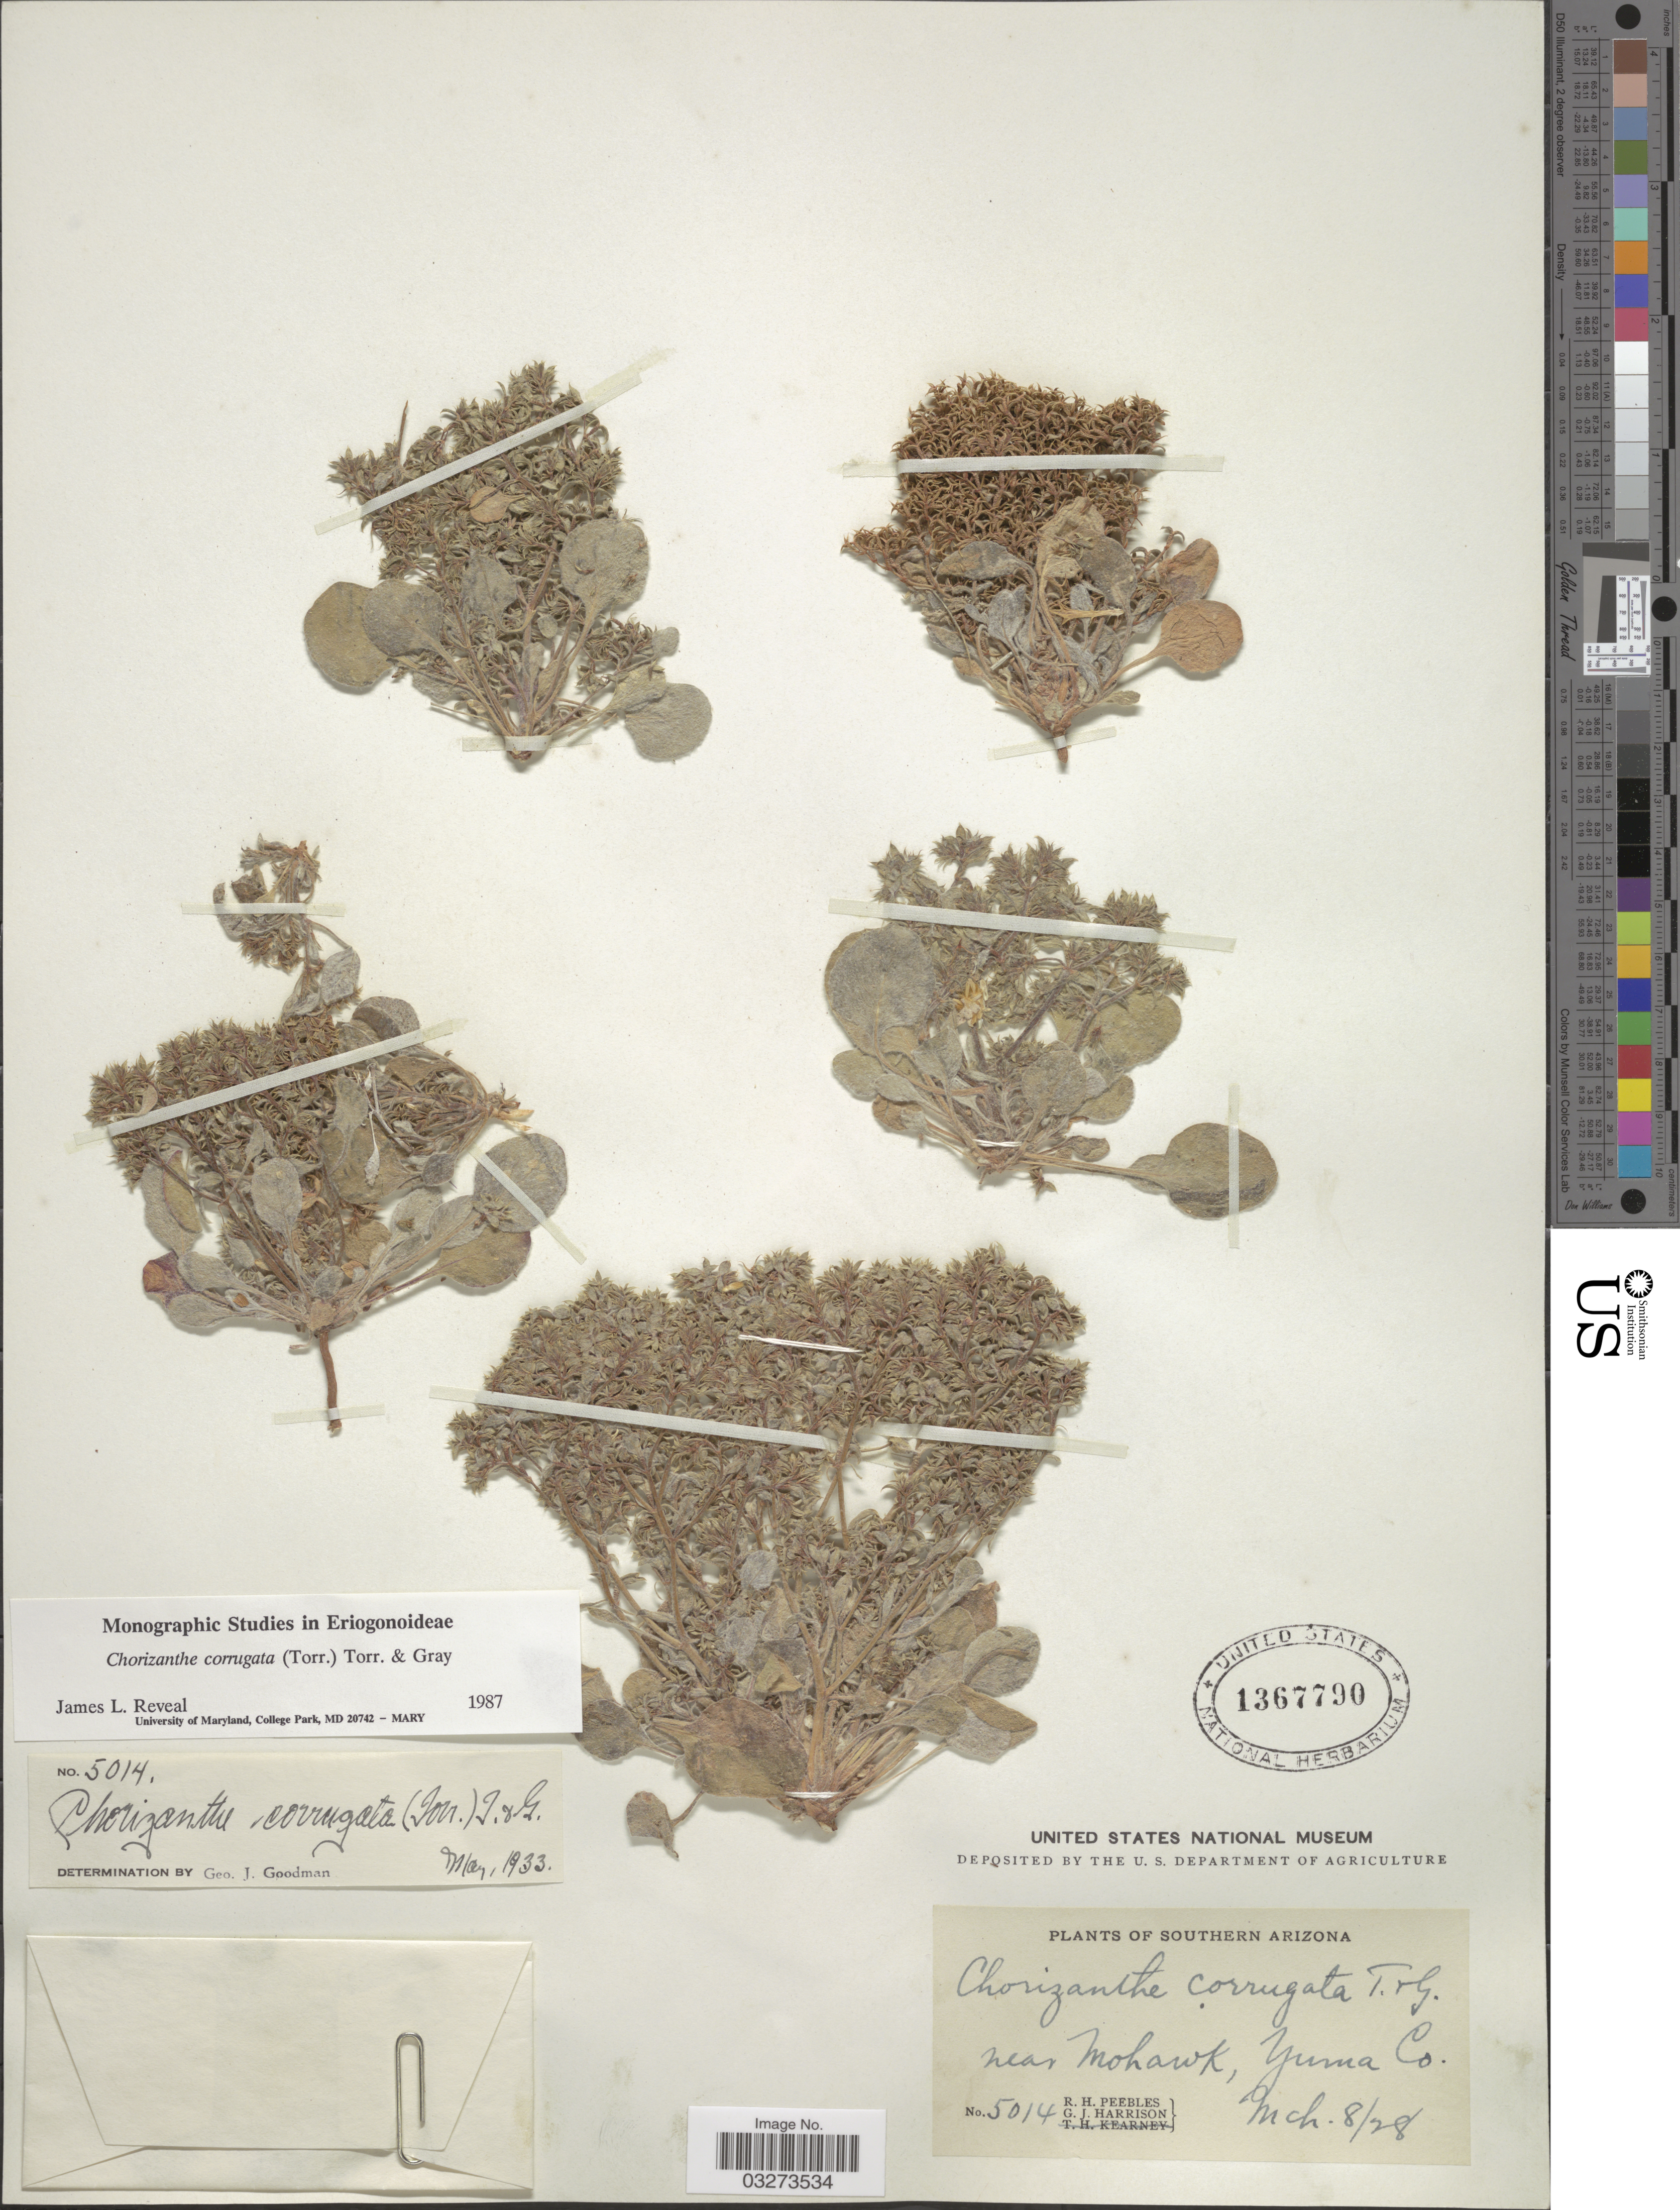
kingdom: Plantae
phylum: Tracheophyta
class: Magnoliopsida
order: Caryophyllales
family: Polygonaceae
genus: Chorizanthe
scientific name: Chorizanthe corrugata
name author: Torr. & A. Gray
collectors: R. H. Peebles & G. J. Harrison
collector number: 5014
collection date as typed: Transcribed d/m/y: 8/3/28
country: United States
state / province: Arizona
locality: Southern Arizona. Near Mohawk, Yuma Co.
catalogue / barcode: US 1367790